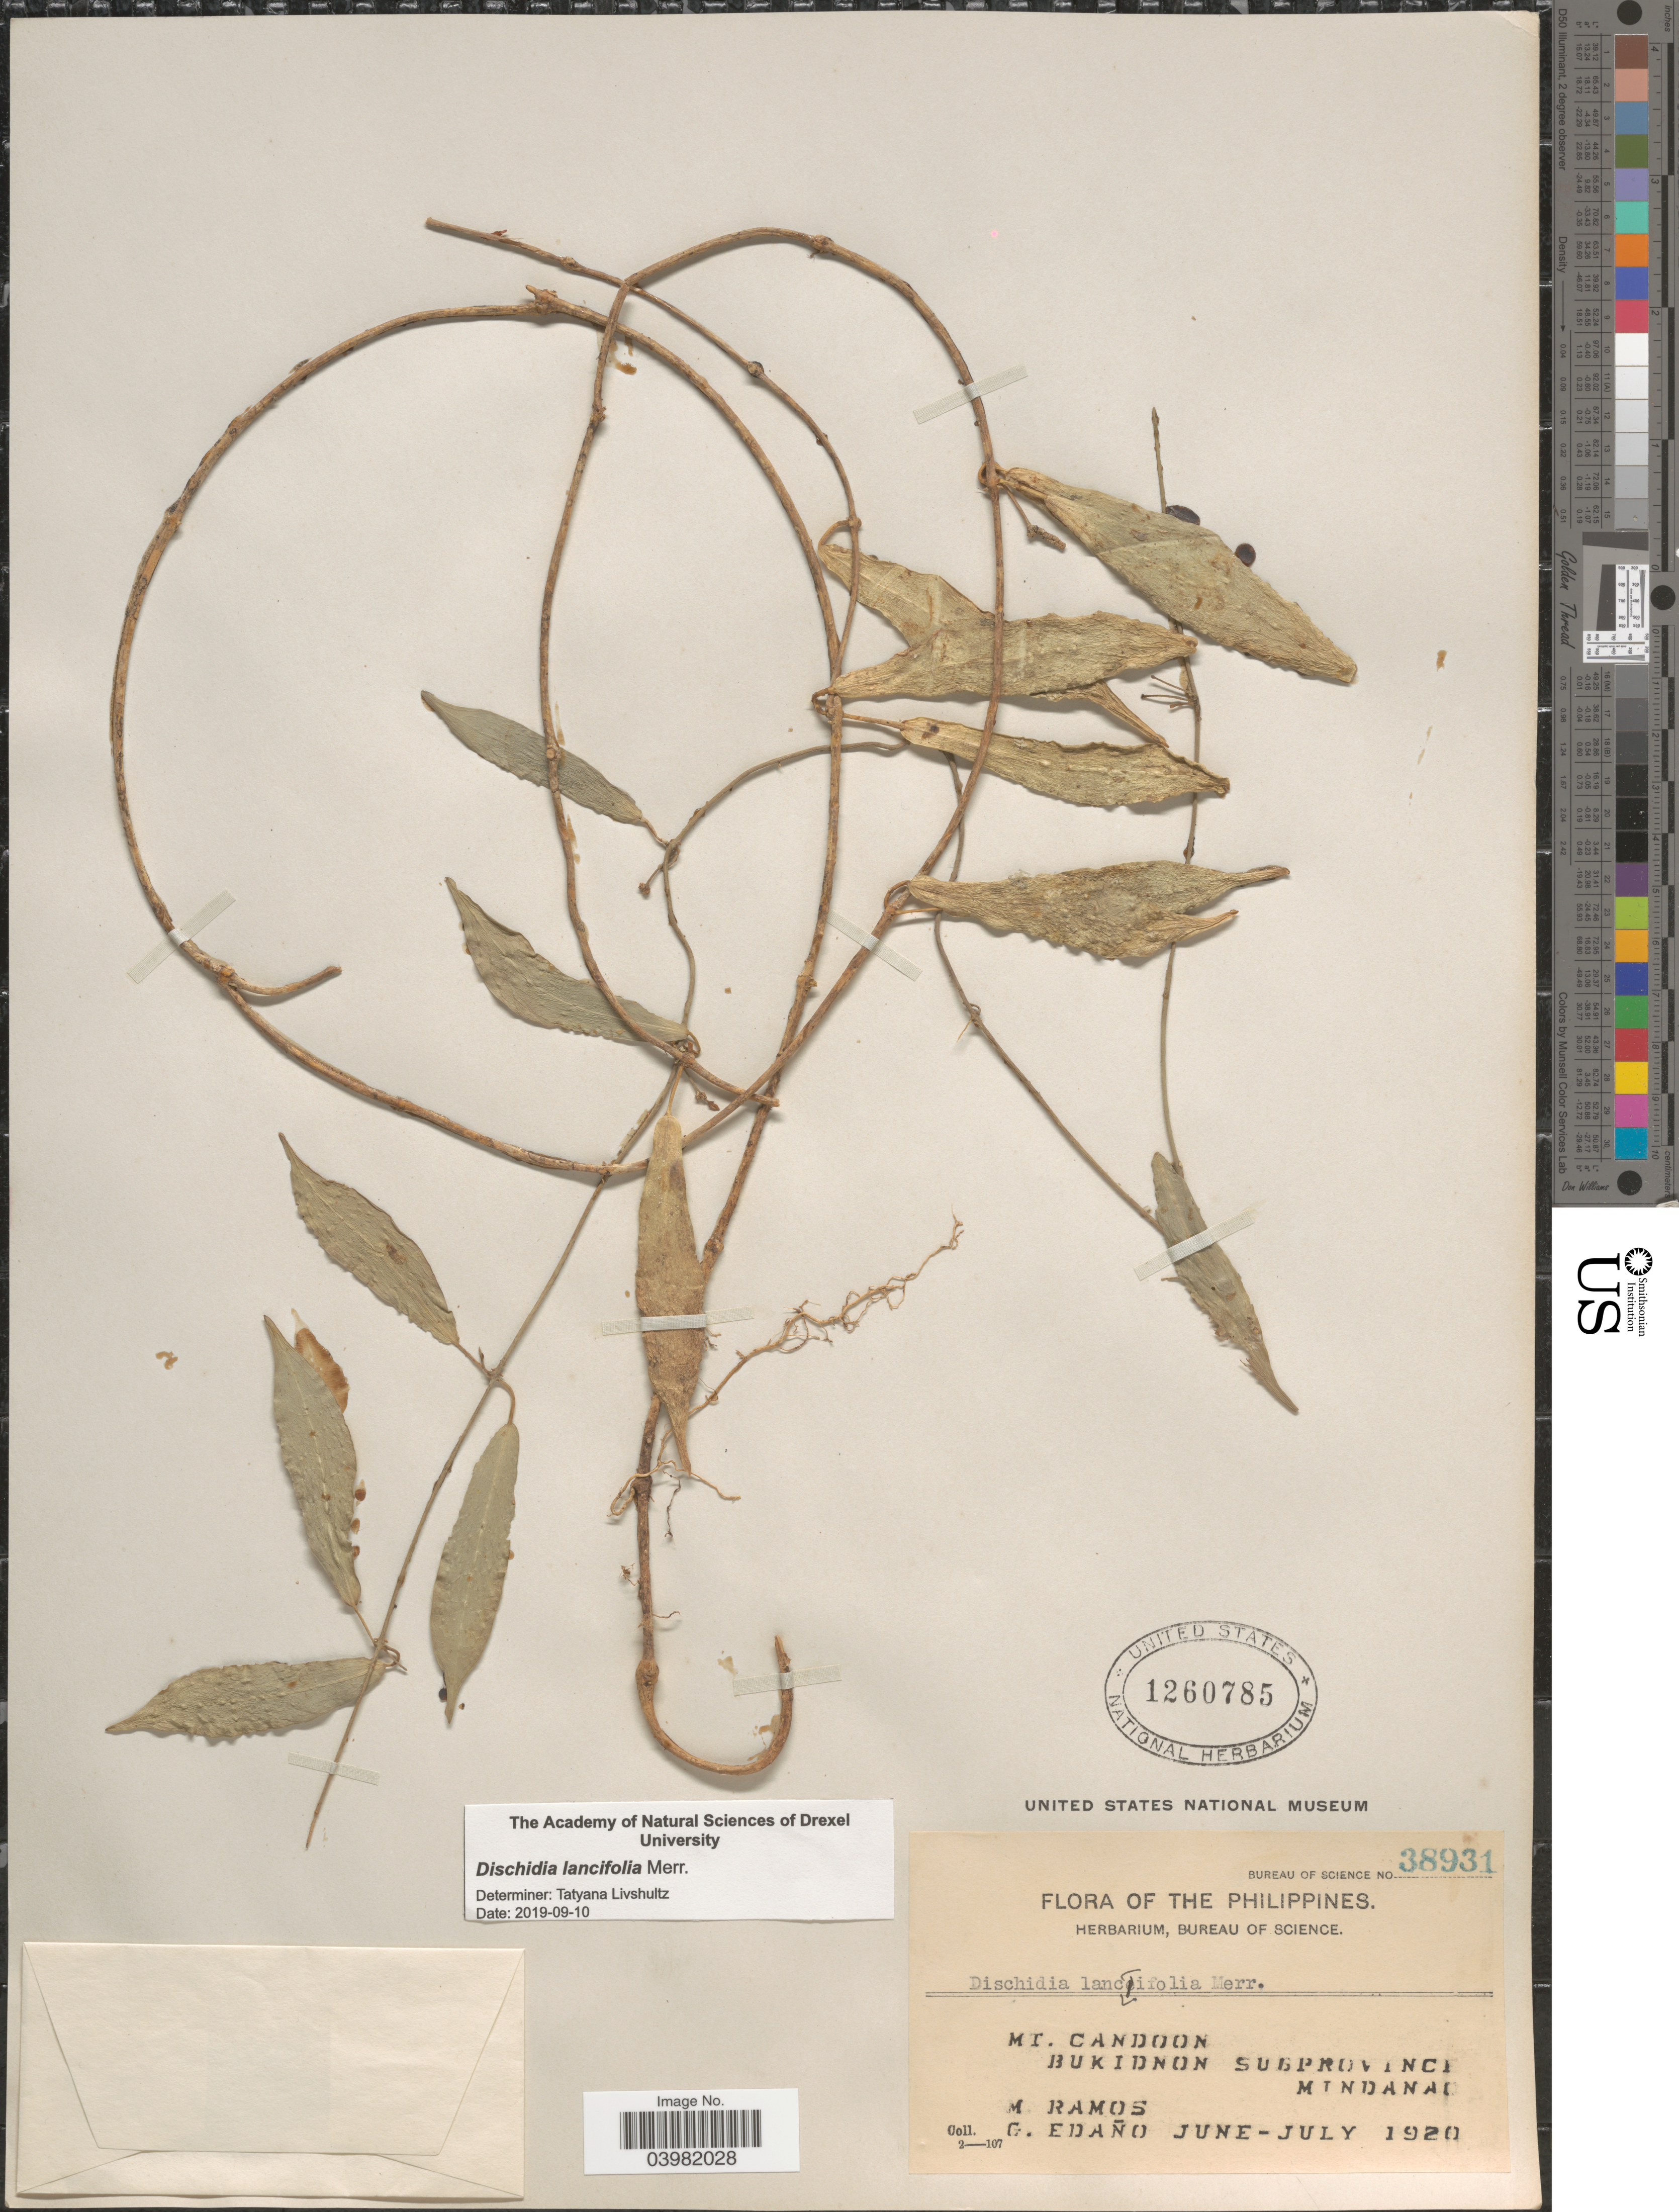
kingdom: Plantae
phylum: Tracheophyta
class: Magnoliopsida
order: Gentianales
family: Apocynaceae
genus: Dischidia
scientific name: Dischidia lancifolia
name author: Merr.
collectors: M. Ramos & G. Edaño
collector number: Bureau of Science 38931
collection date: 1920-06/1920-07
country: Philippines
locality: Mt. Candoon. Bukidnon Subprovince. Mindanao.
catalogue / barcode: US 1260785